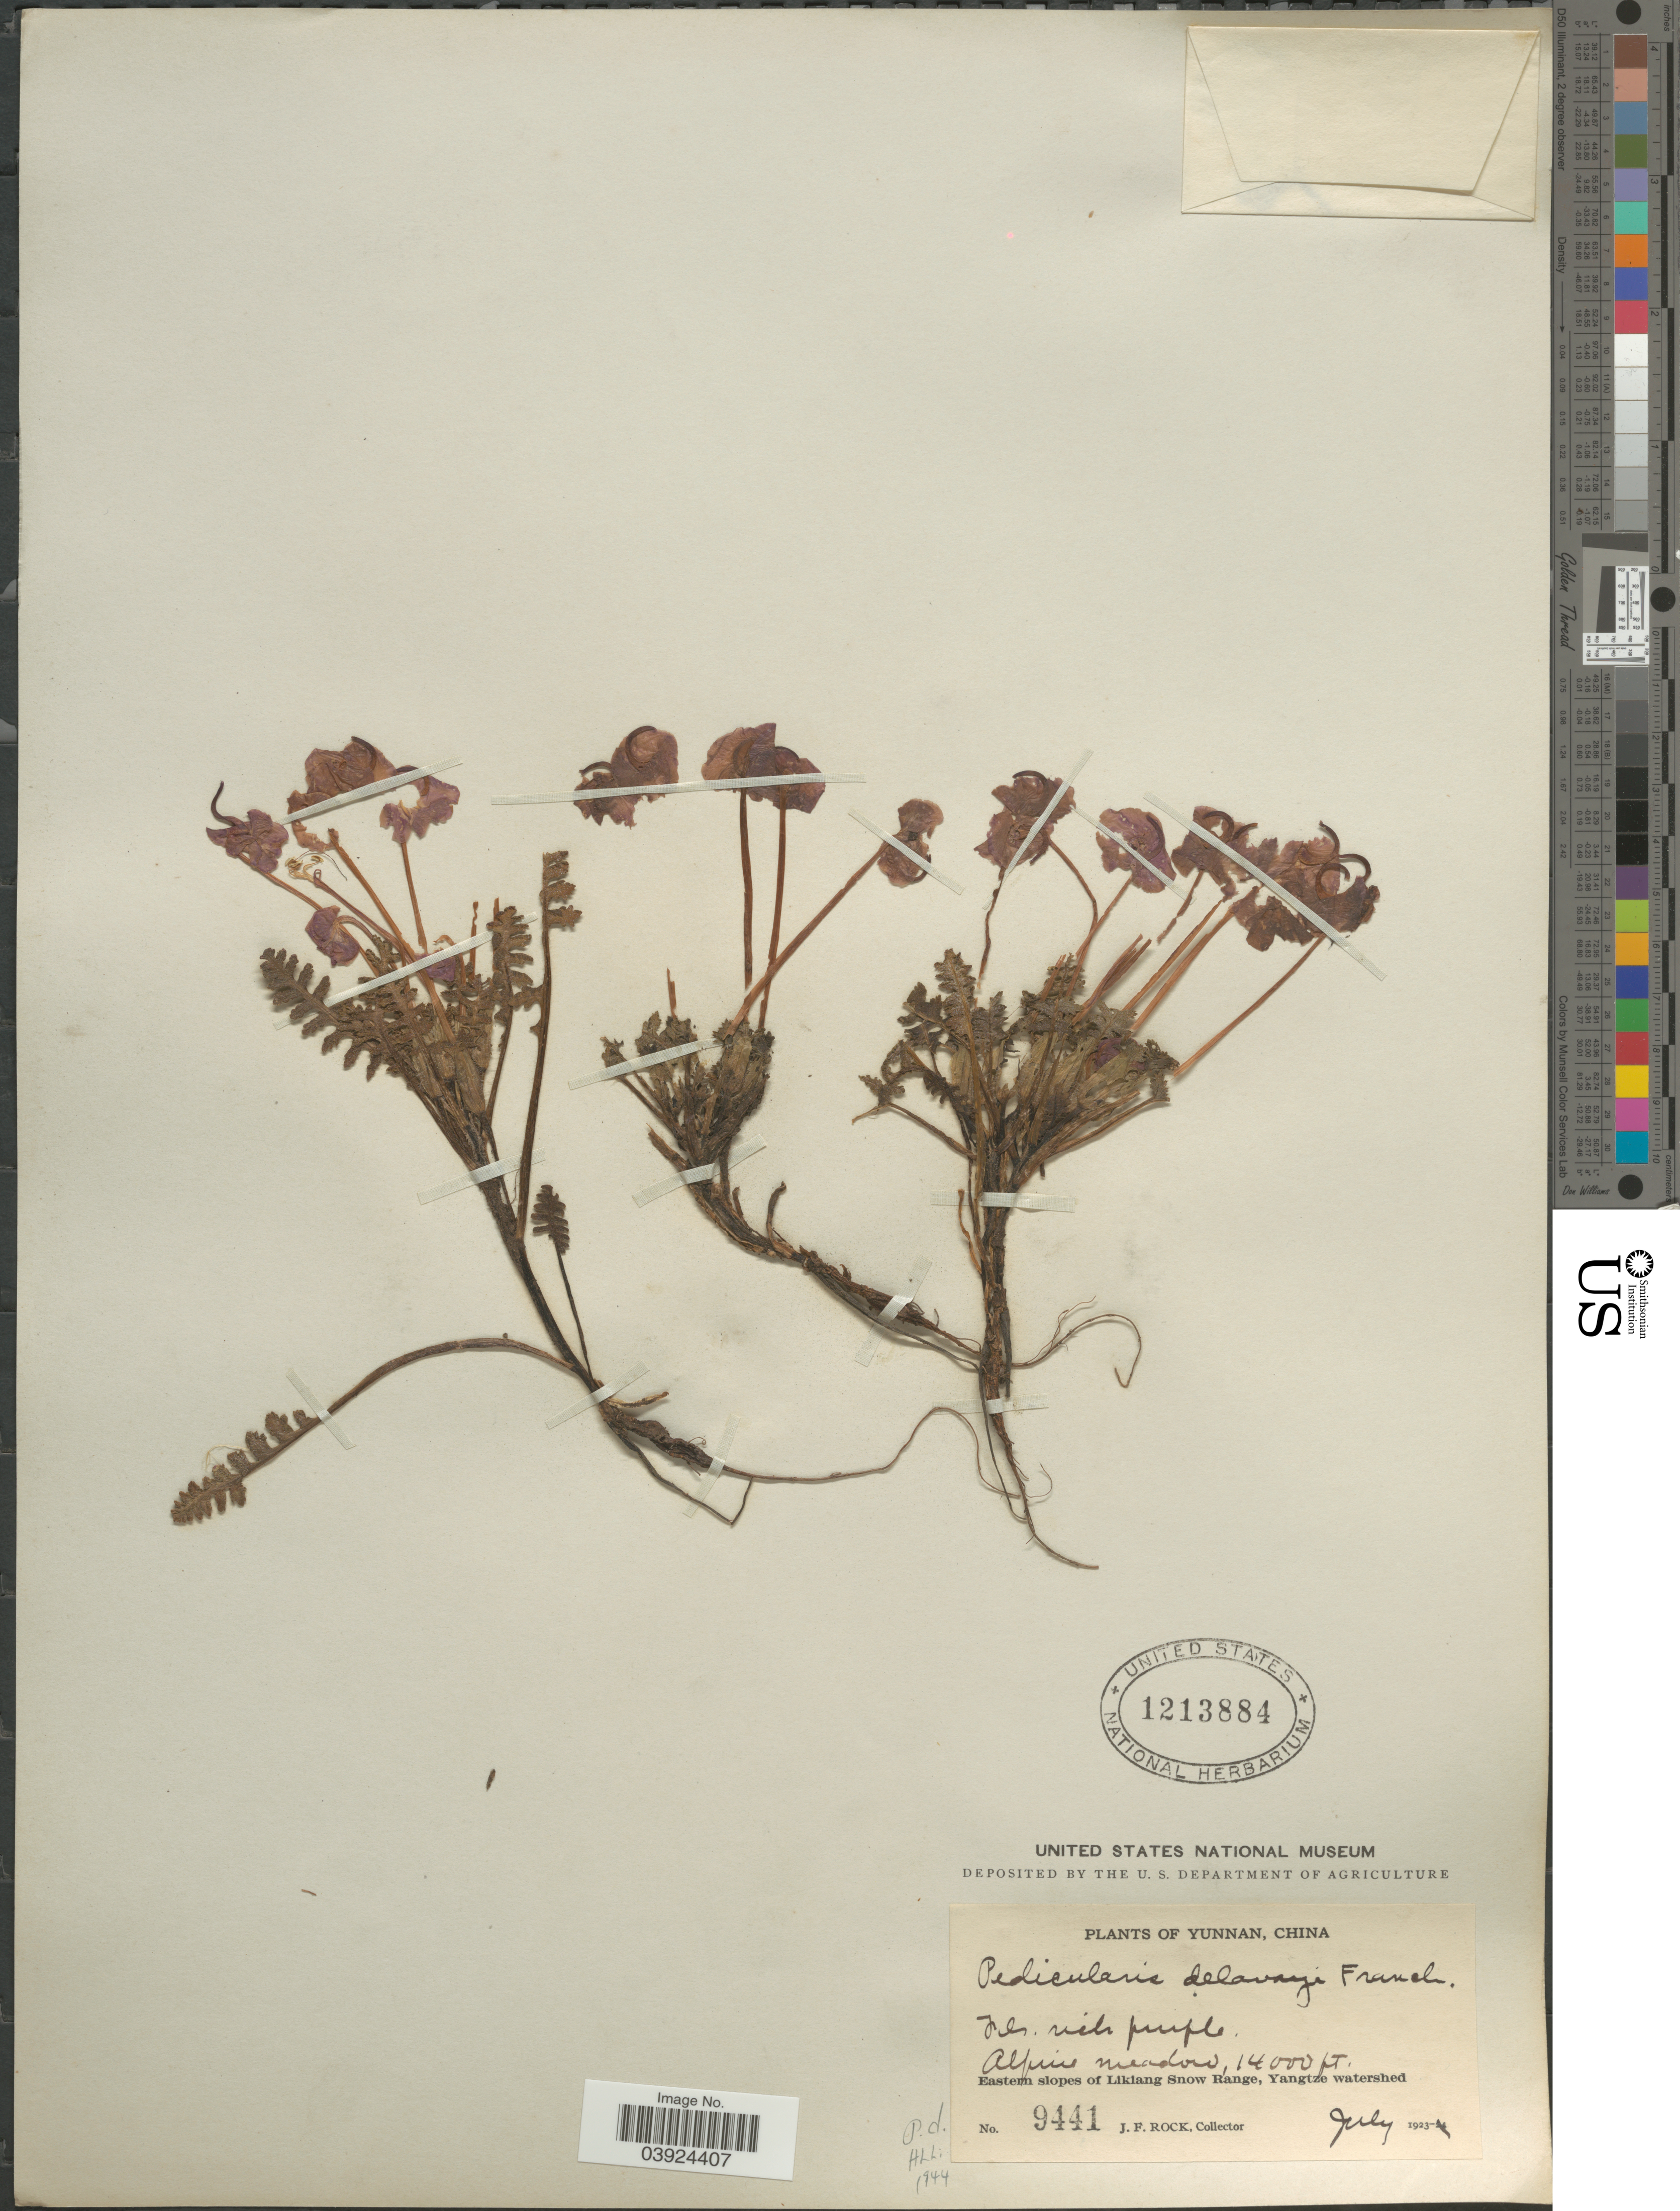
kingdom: Plantae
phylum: Tracheophyta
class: Magnoliopsida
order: Lamiales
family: Orobanchaceae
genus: Pedicularis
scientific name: Pedicularis delavayi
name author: Franch. ex Maxim.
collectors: J. Rock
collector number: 9441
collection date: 1923-07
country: China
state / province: Yunnan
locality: Eastern slopes of Likiang Snow Range, Yangtze watershed.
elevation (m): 4267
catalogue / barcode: US 1213884